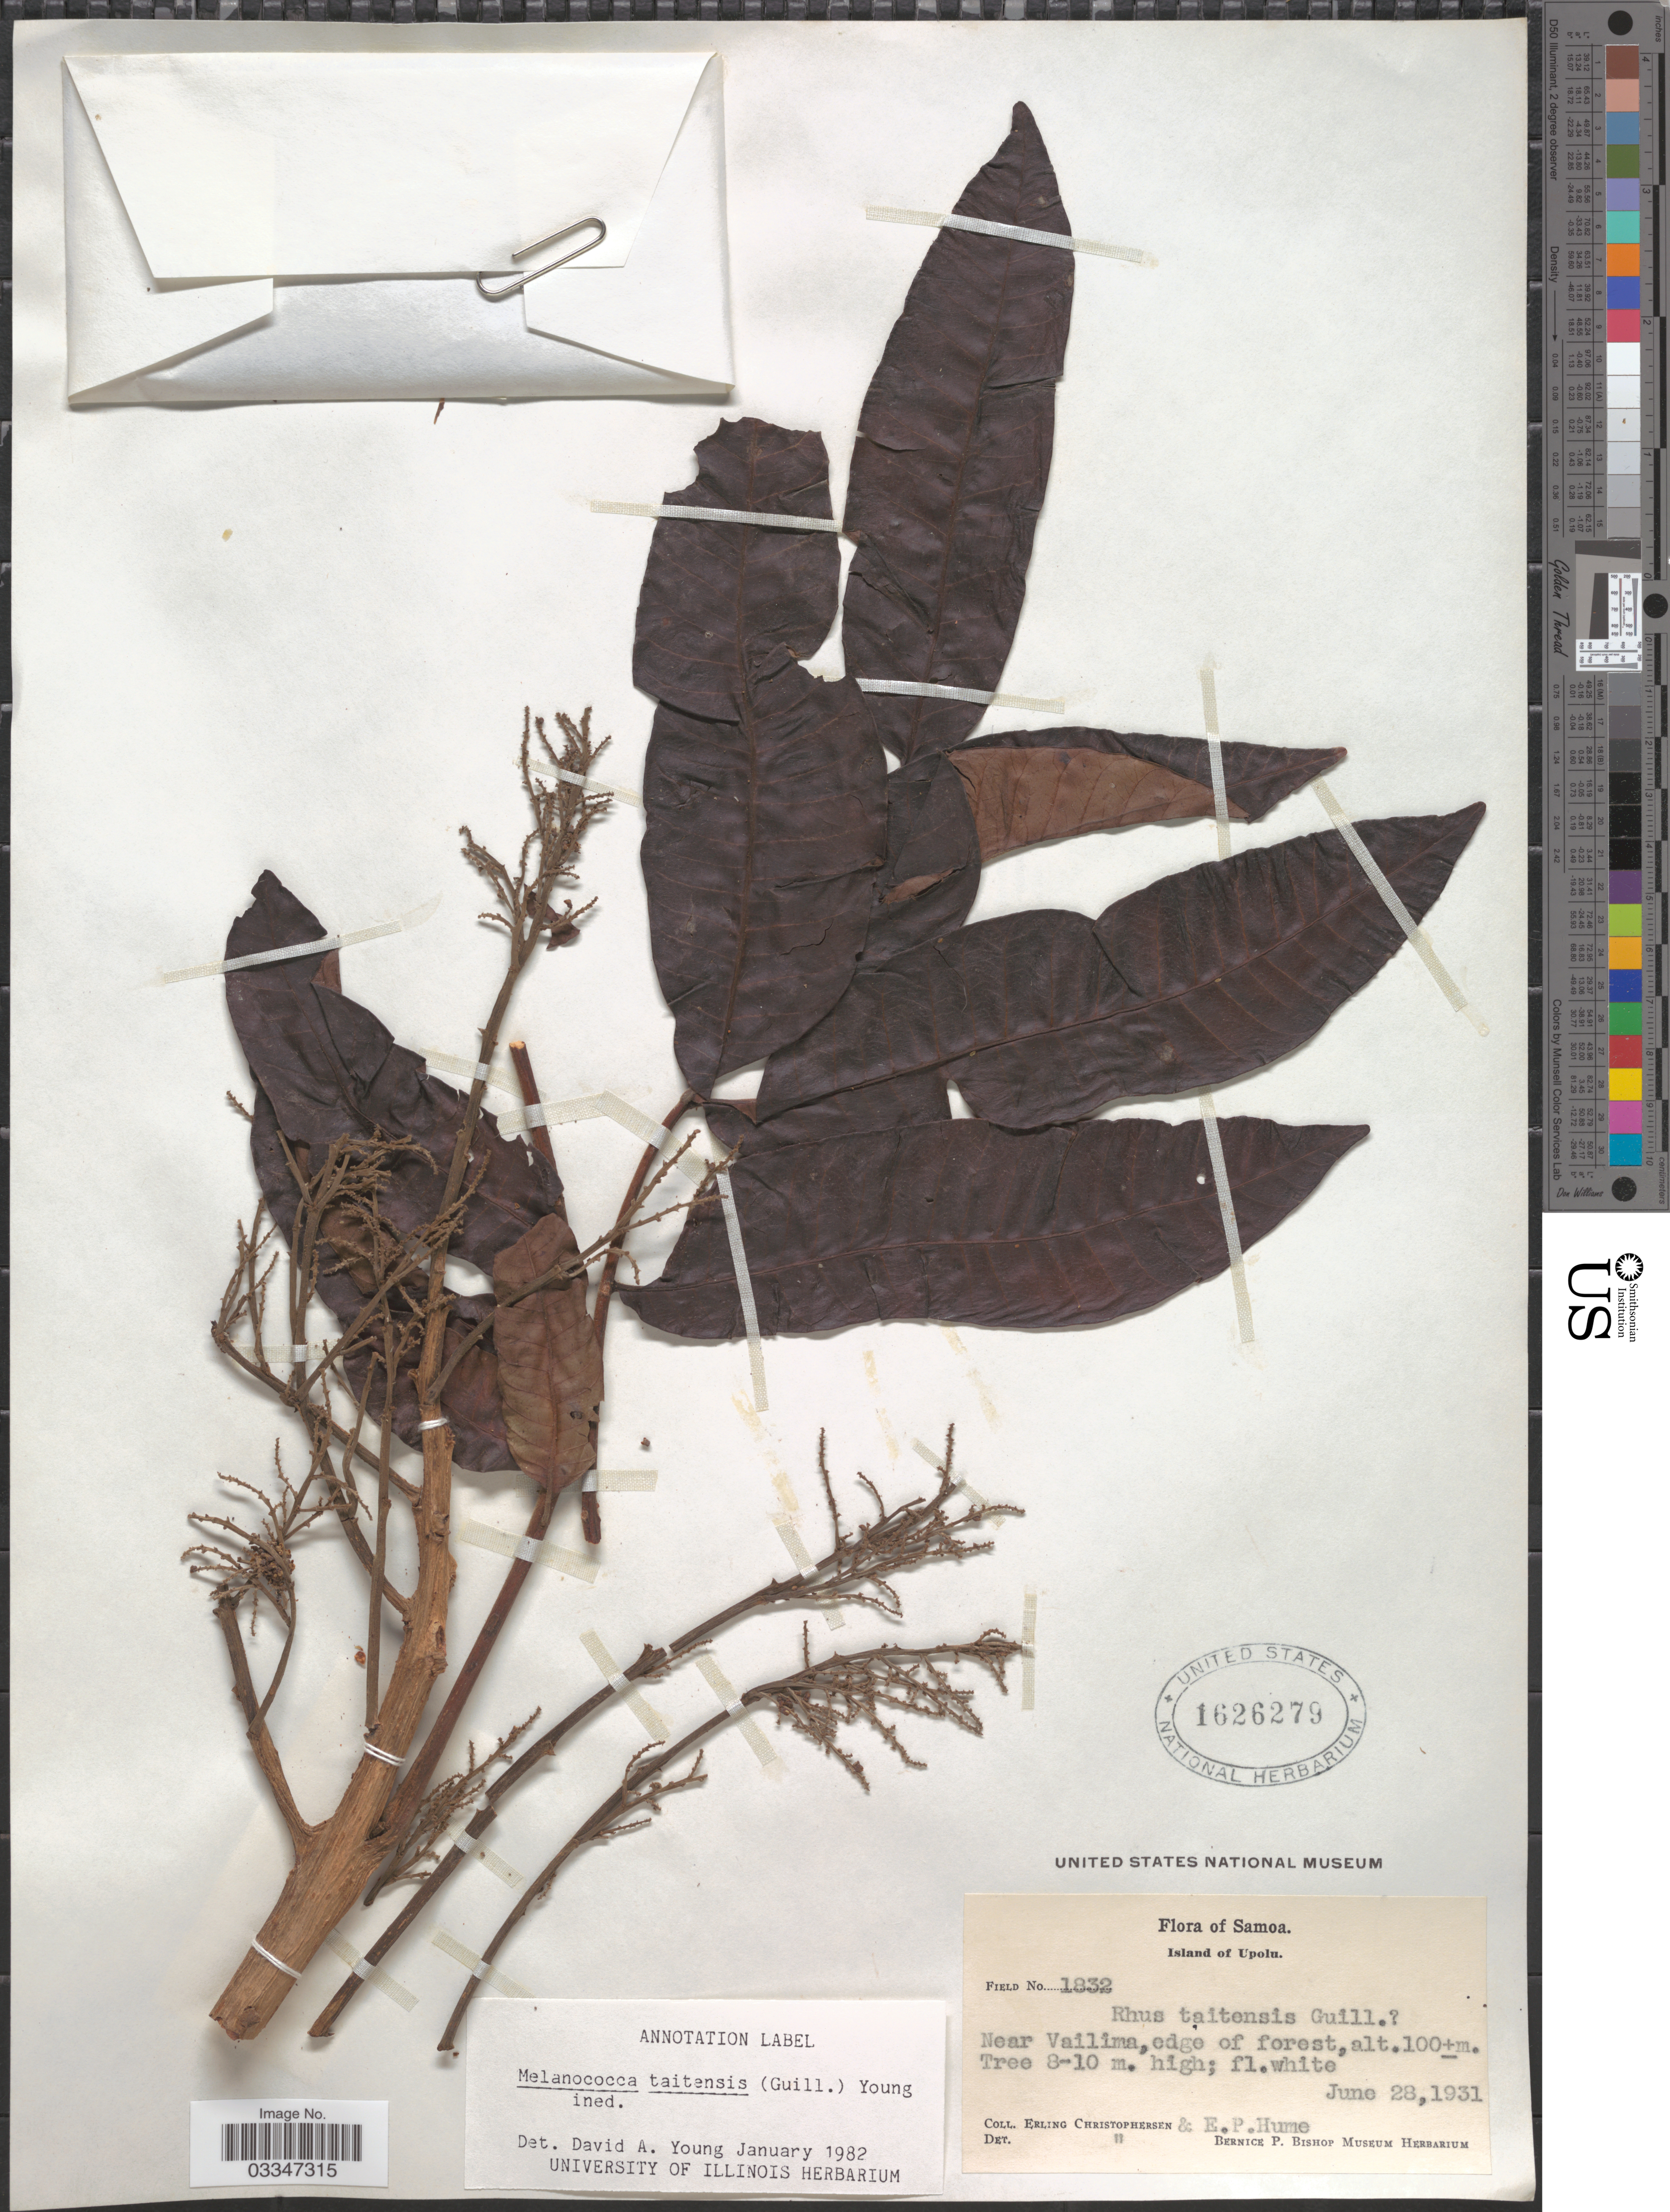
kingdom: Plantae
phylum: Tracheophyta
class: Magnoliopsida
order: Sapindales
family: Anacardiaceae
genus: Rhus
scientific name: Rhus taitensis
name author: Guill.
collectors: E. Christophersen & E. P. Hume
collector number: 1832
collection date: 1931-06-28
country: Samoa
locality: Samoa. Island of Upolu. Near Vailima, edge of forest.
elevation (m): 100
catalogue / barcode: US 1626279